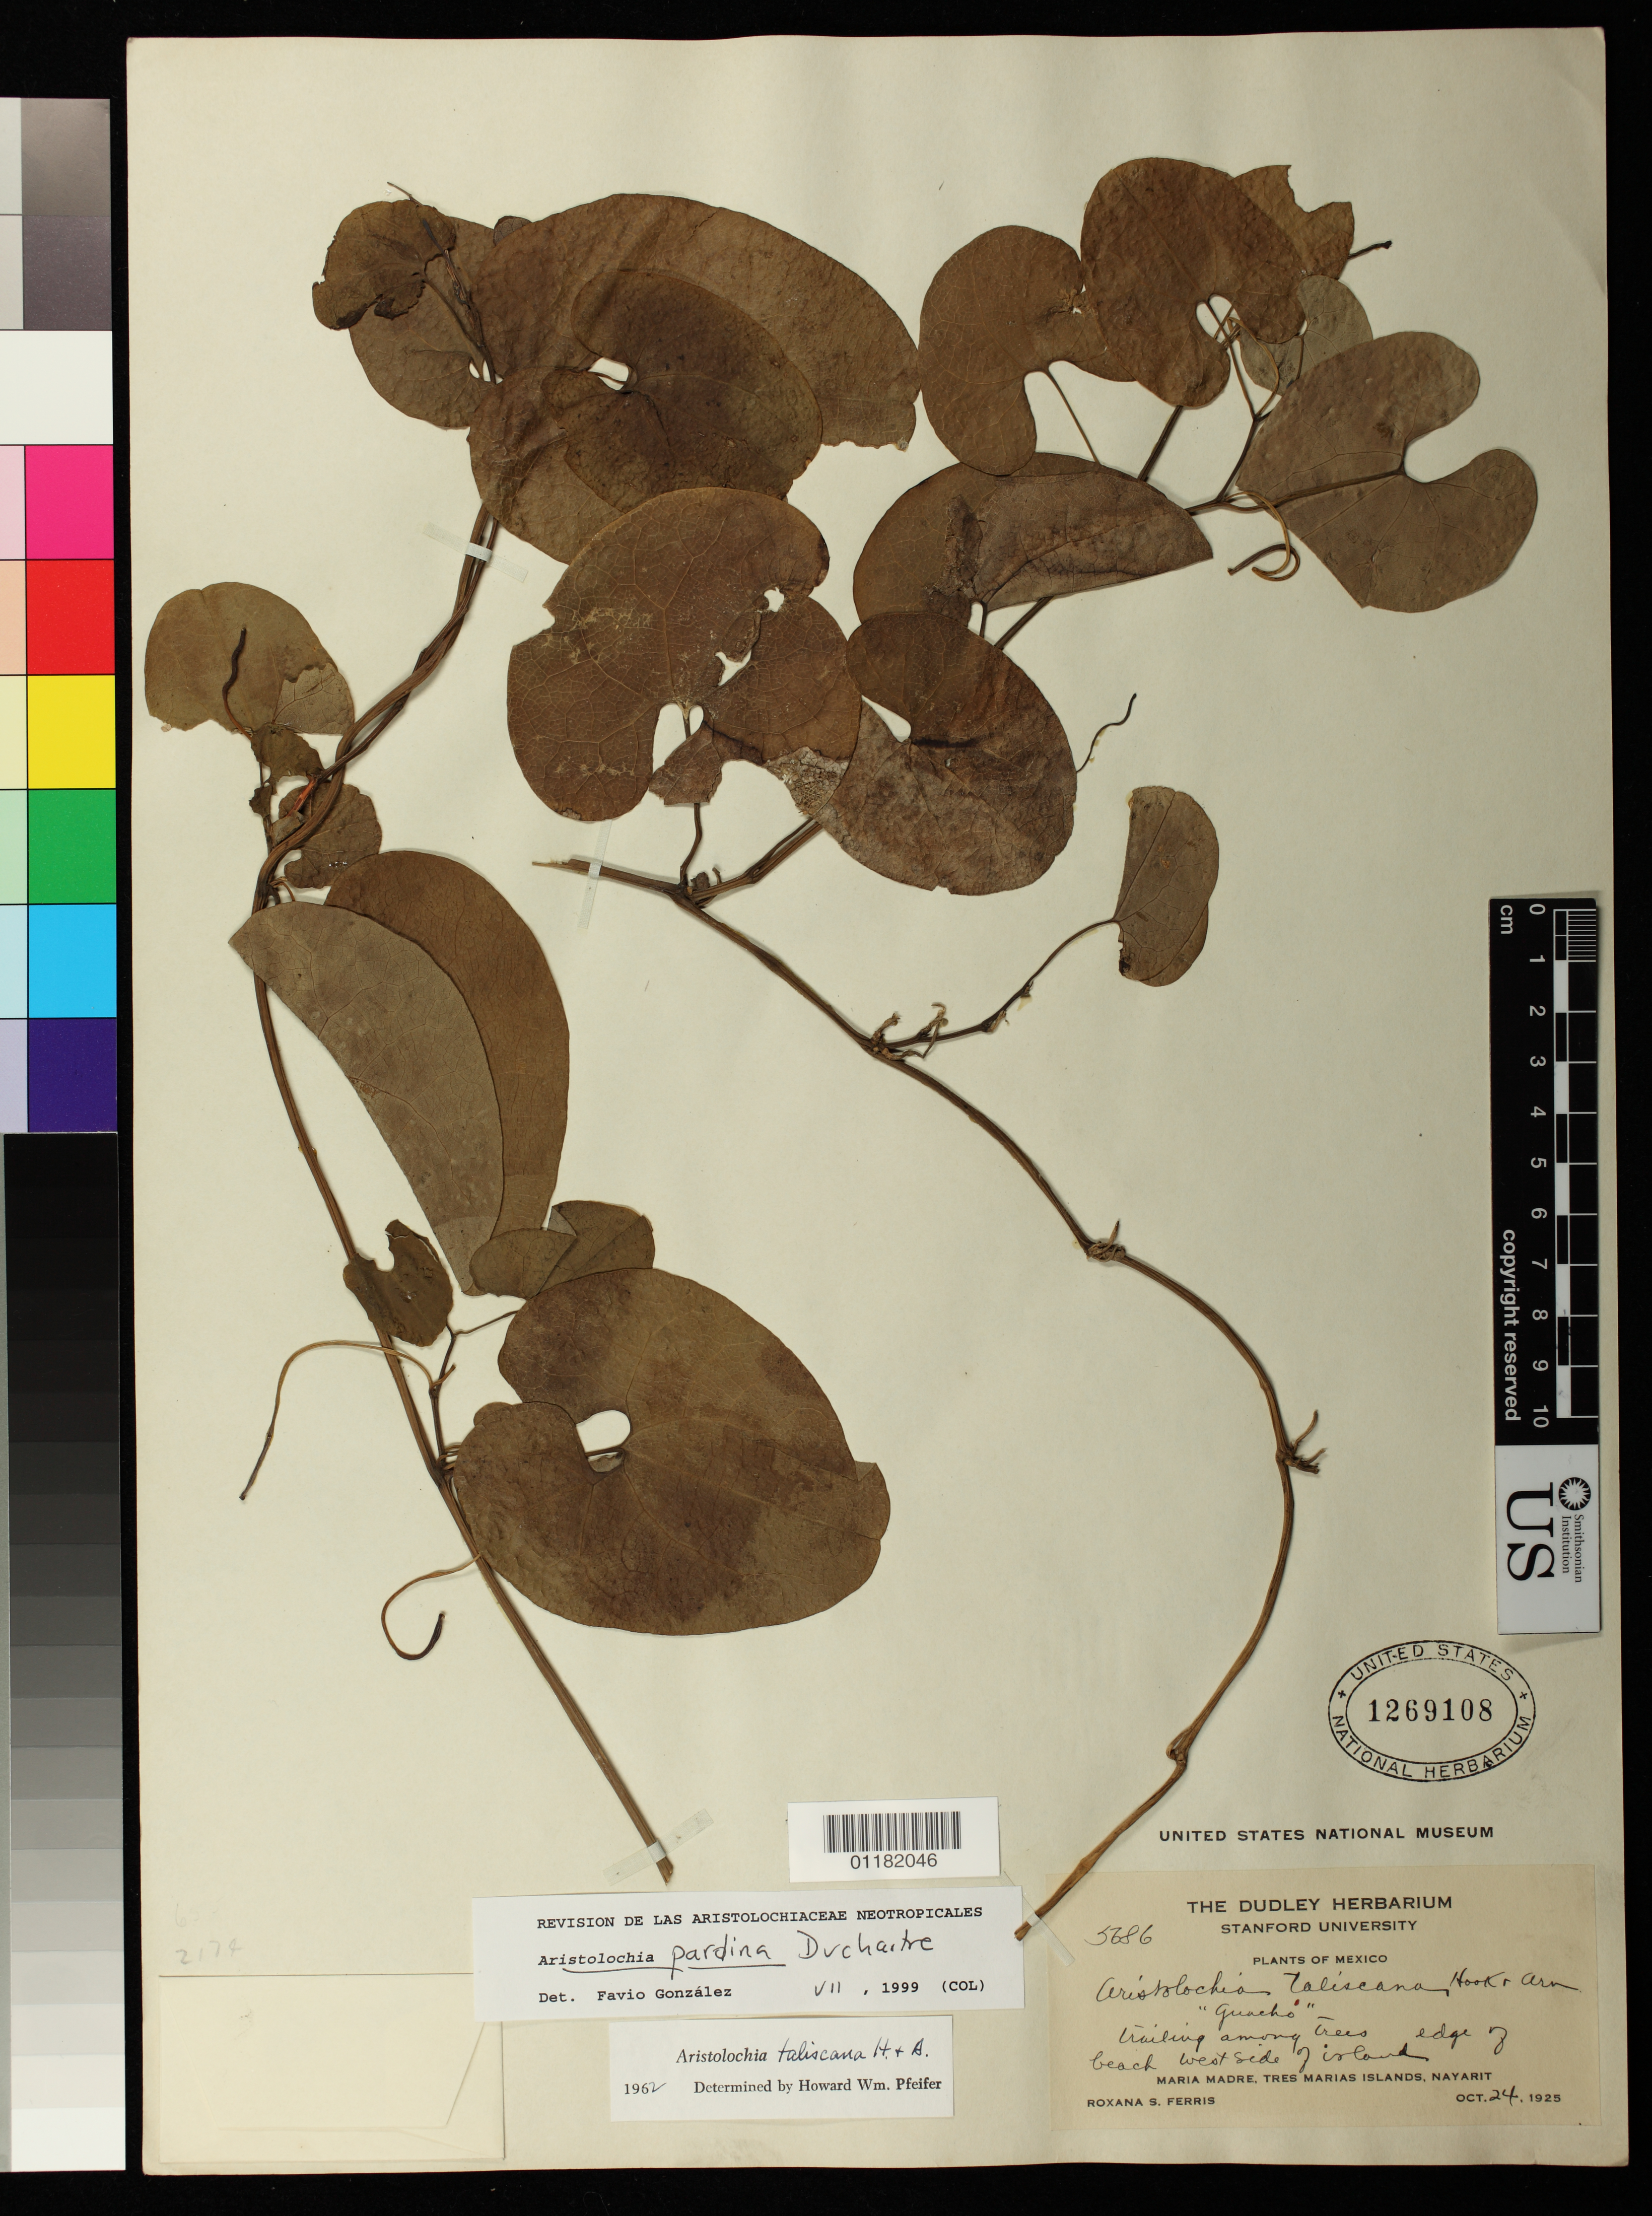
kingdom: Plantae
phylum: Tracheophyta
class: Magnoliopsida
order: Piperales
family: Aristolochiaceae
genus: Aristolochia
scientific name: Aristolochia pardina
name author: Duch.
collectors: R. S. Ferris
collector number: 5686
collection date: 1925-10-24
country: Mexico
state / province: Nayarit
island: Maria Madre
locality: Maria Madre, Tres Marias Islands edge of beach west side of island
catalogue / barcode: US 1269108